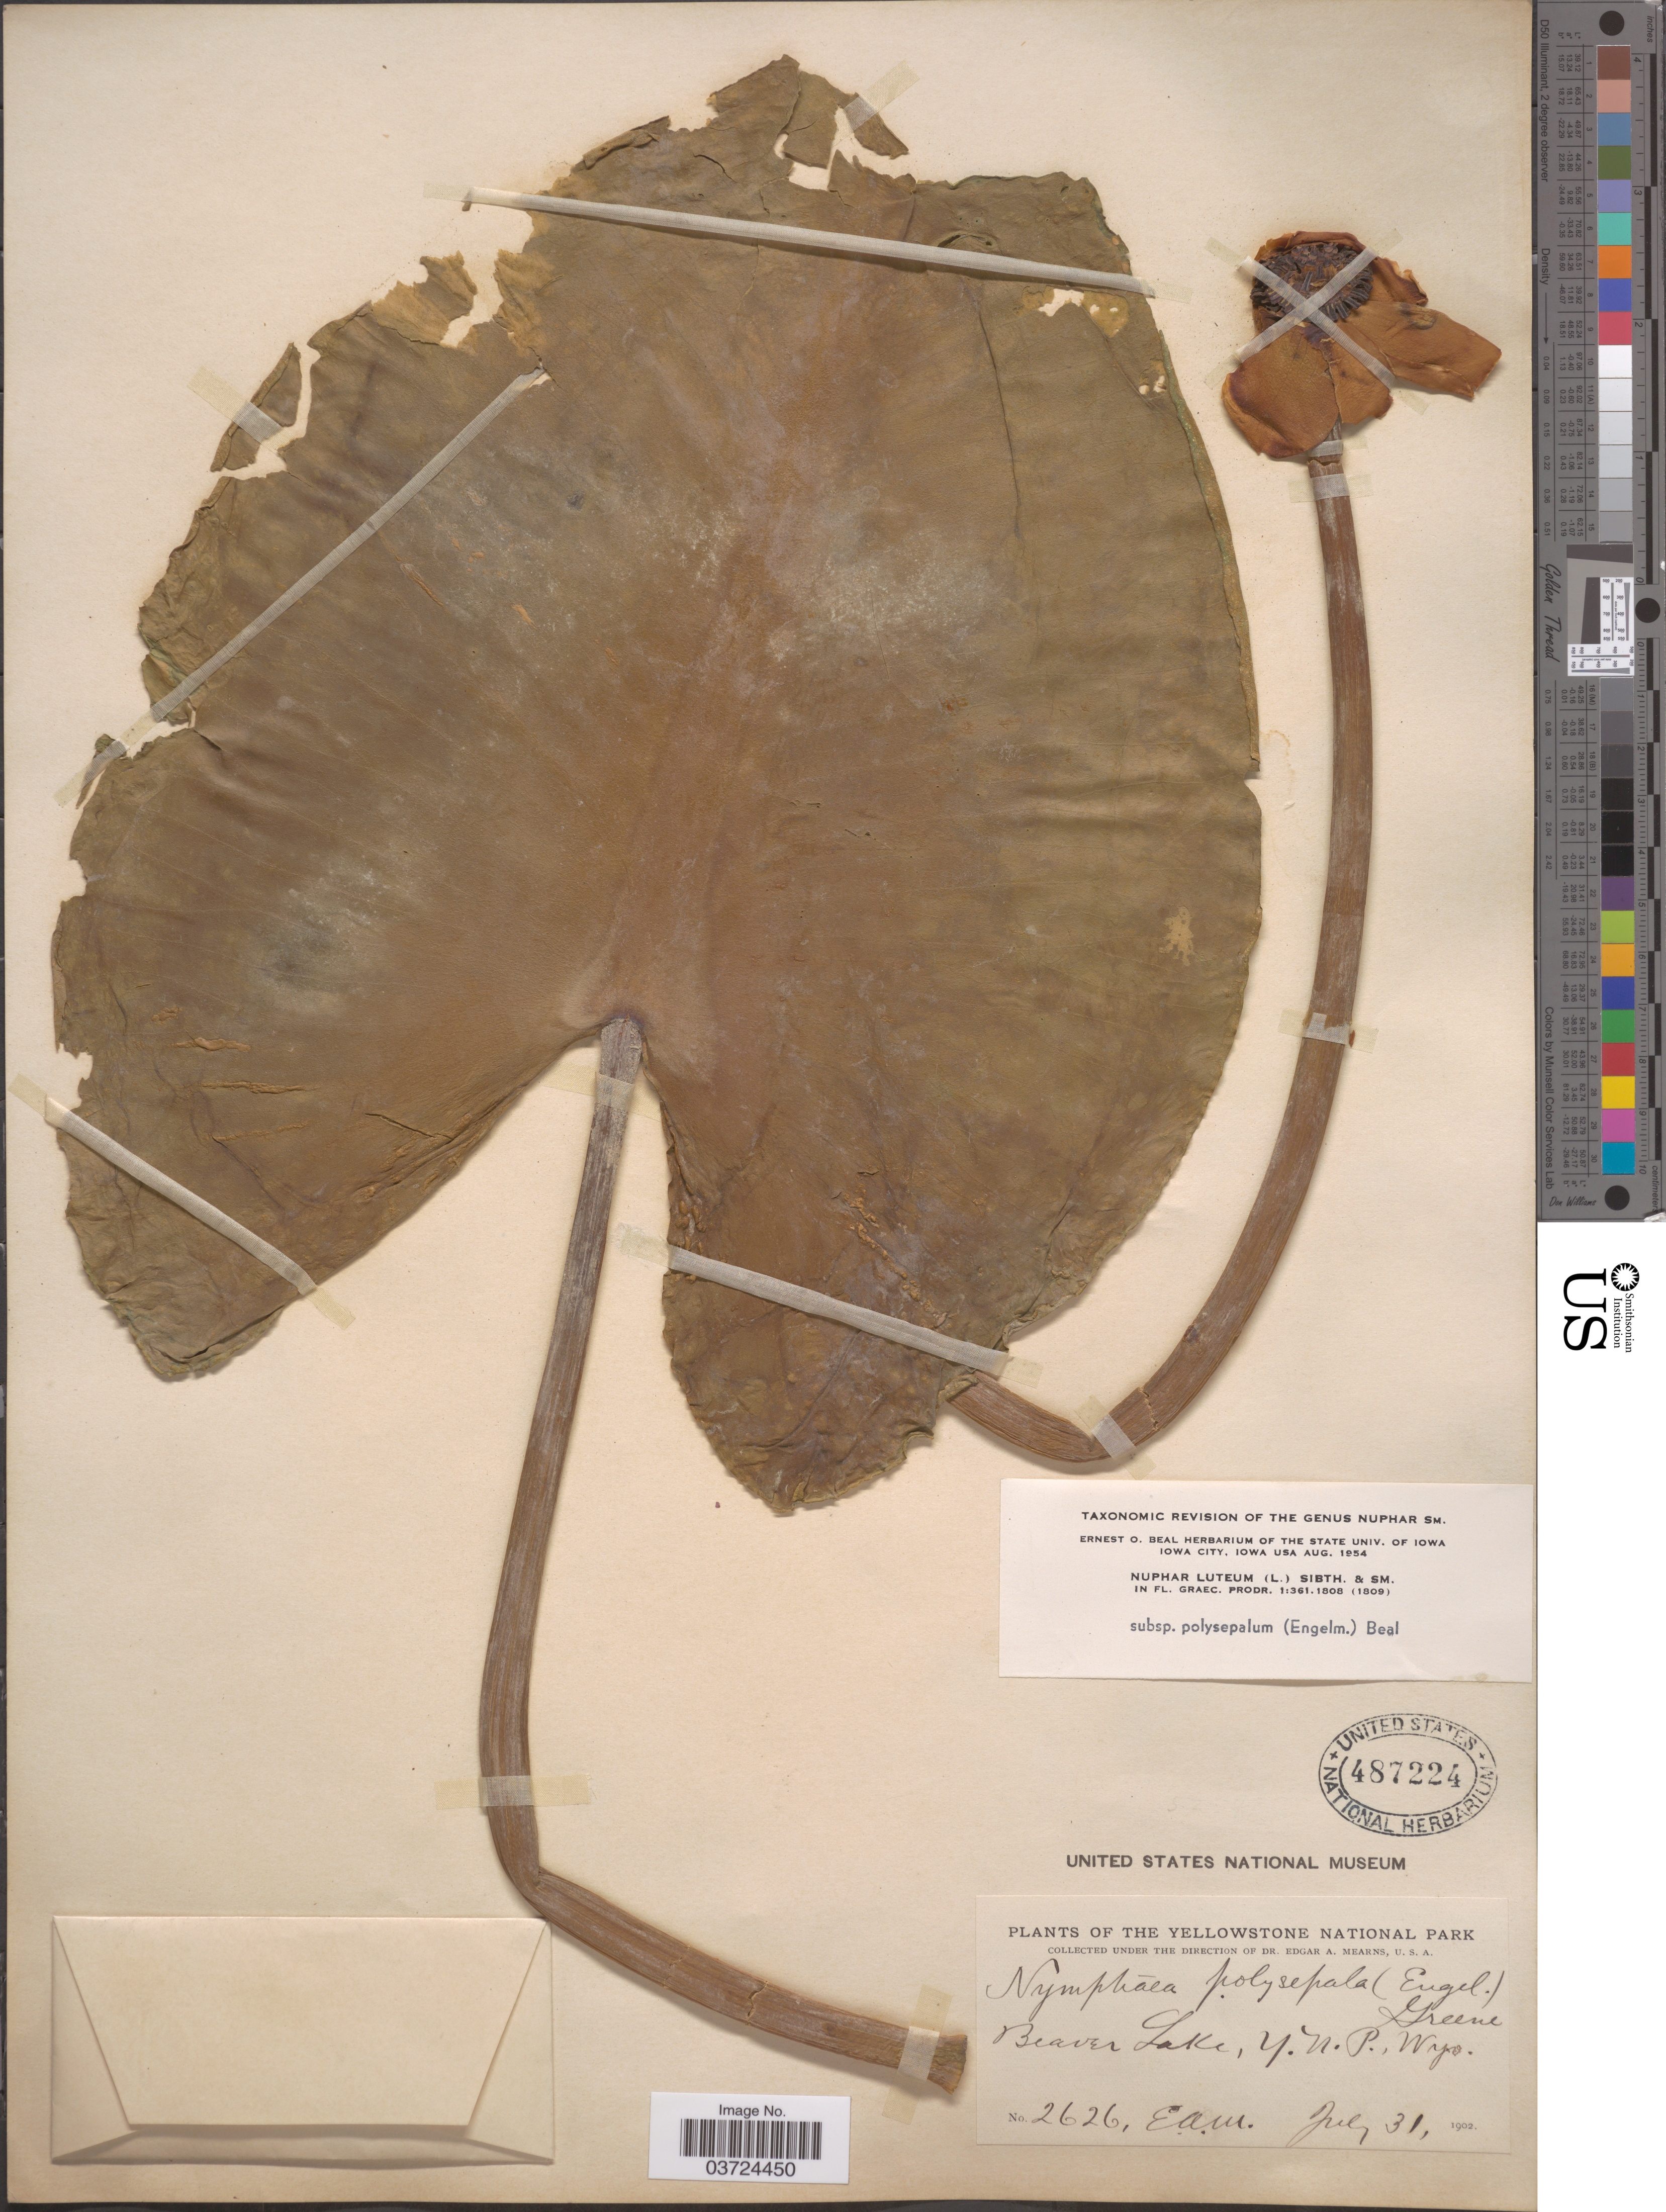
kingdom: Plantae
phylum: Tracheophyta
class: Magnoliopsida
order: Nymphaeales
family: Nymphaeaceae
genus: Nuphar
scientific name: Nuphar polysepala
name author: Englem.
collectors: E. A. Mearns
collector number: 2626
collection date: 1902-07-31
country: United States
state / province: Wyoming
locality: The Yellowstone National Park. Beaver Lake.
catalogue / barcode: US 487224